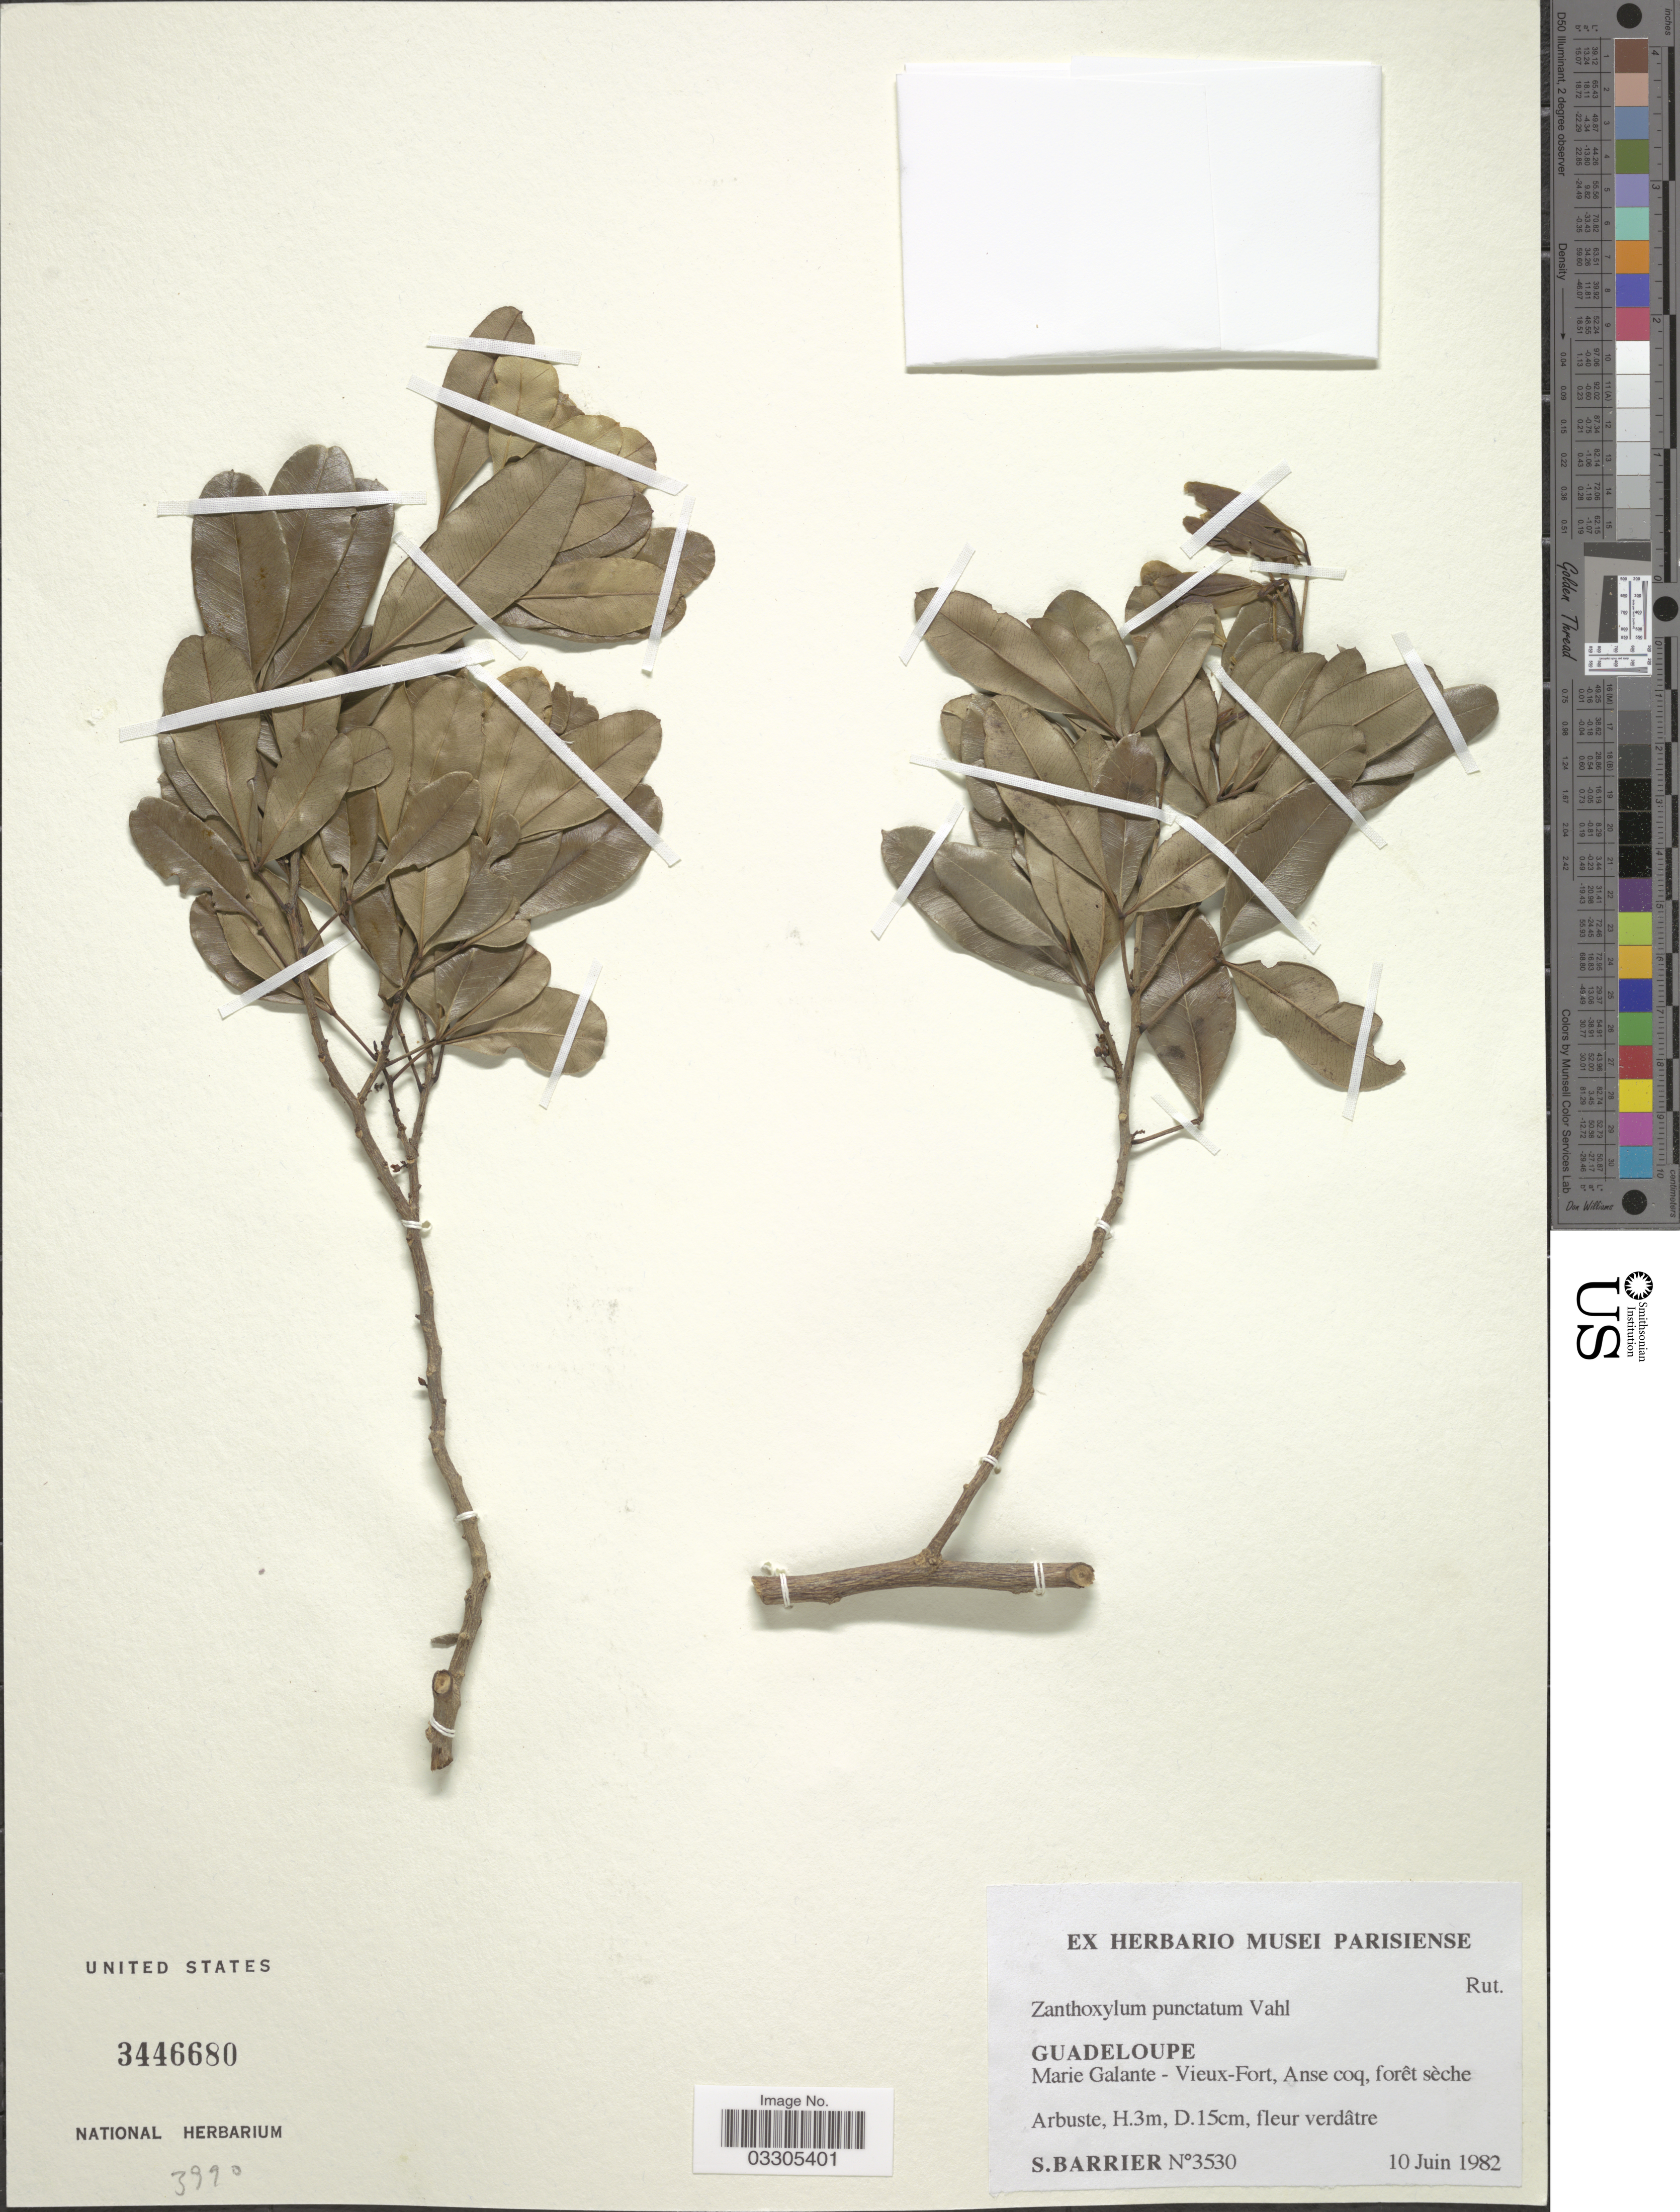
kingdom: Plantae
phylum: Tracheophyta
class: Magnoliopsida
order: Sapindales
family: Rutaceae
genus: Zanthoxylum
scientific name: Zanthoxylum punctatum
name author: Vahl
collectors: S. Barrier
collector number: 3530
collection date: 1982-06-10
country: Guadeloupe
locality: Marie Galante - Vieux-Fort, Anse coq, forêt sèche.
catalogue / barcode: US 3446680